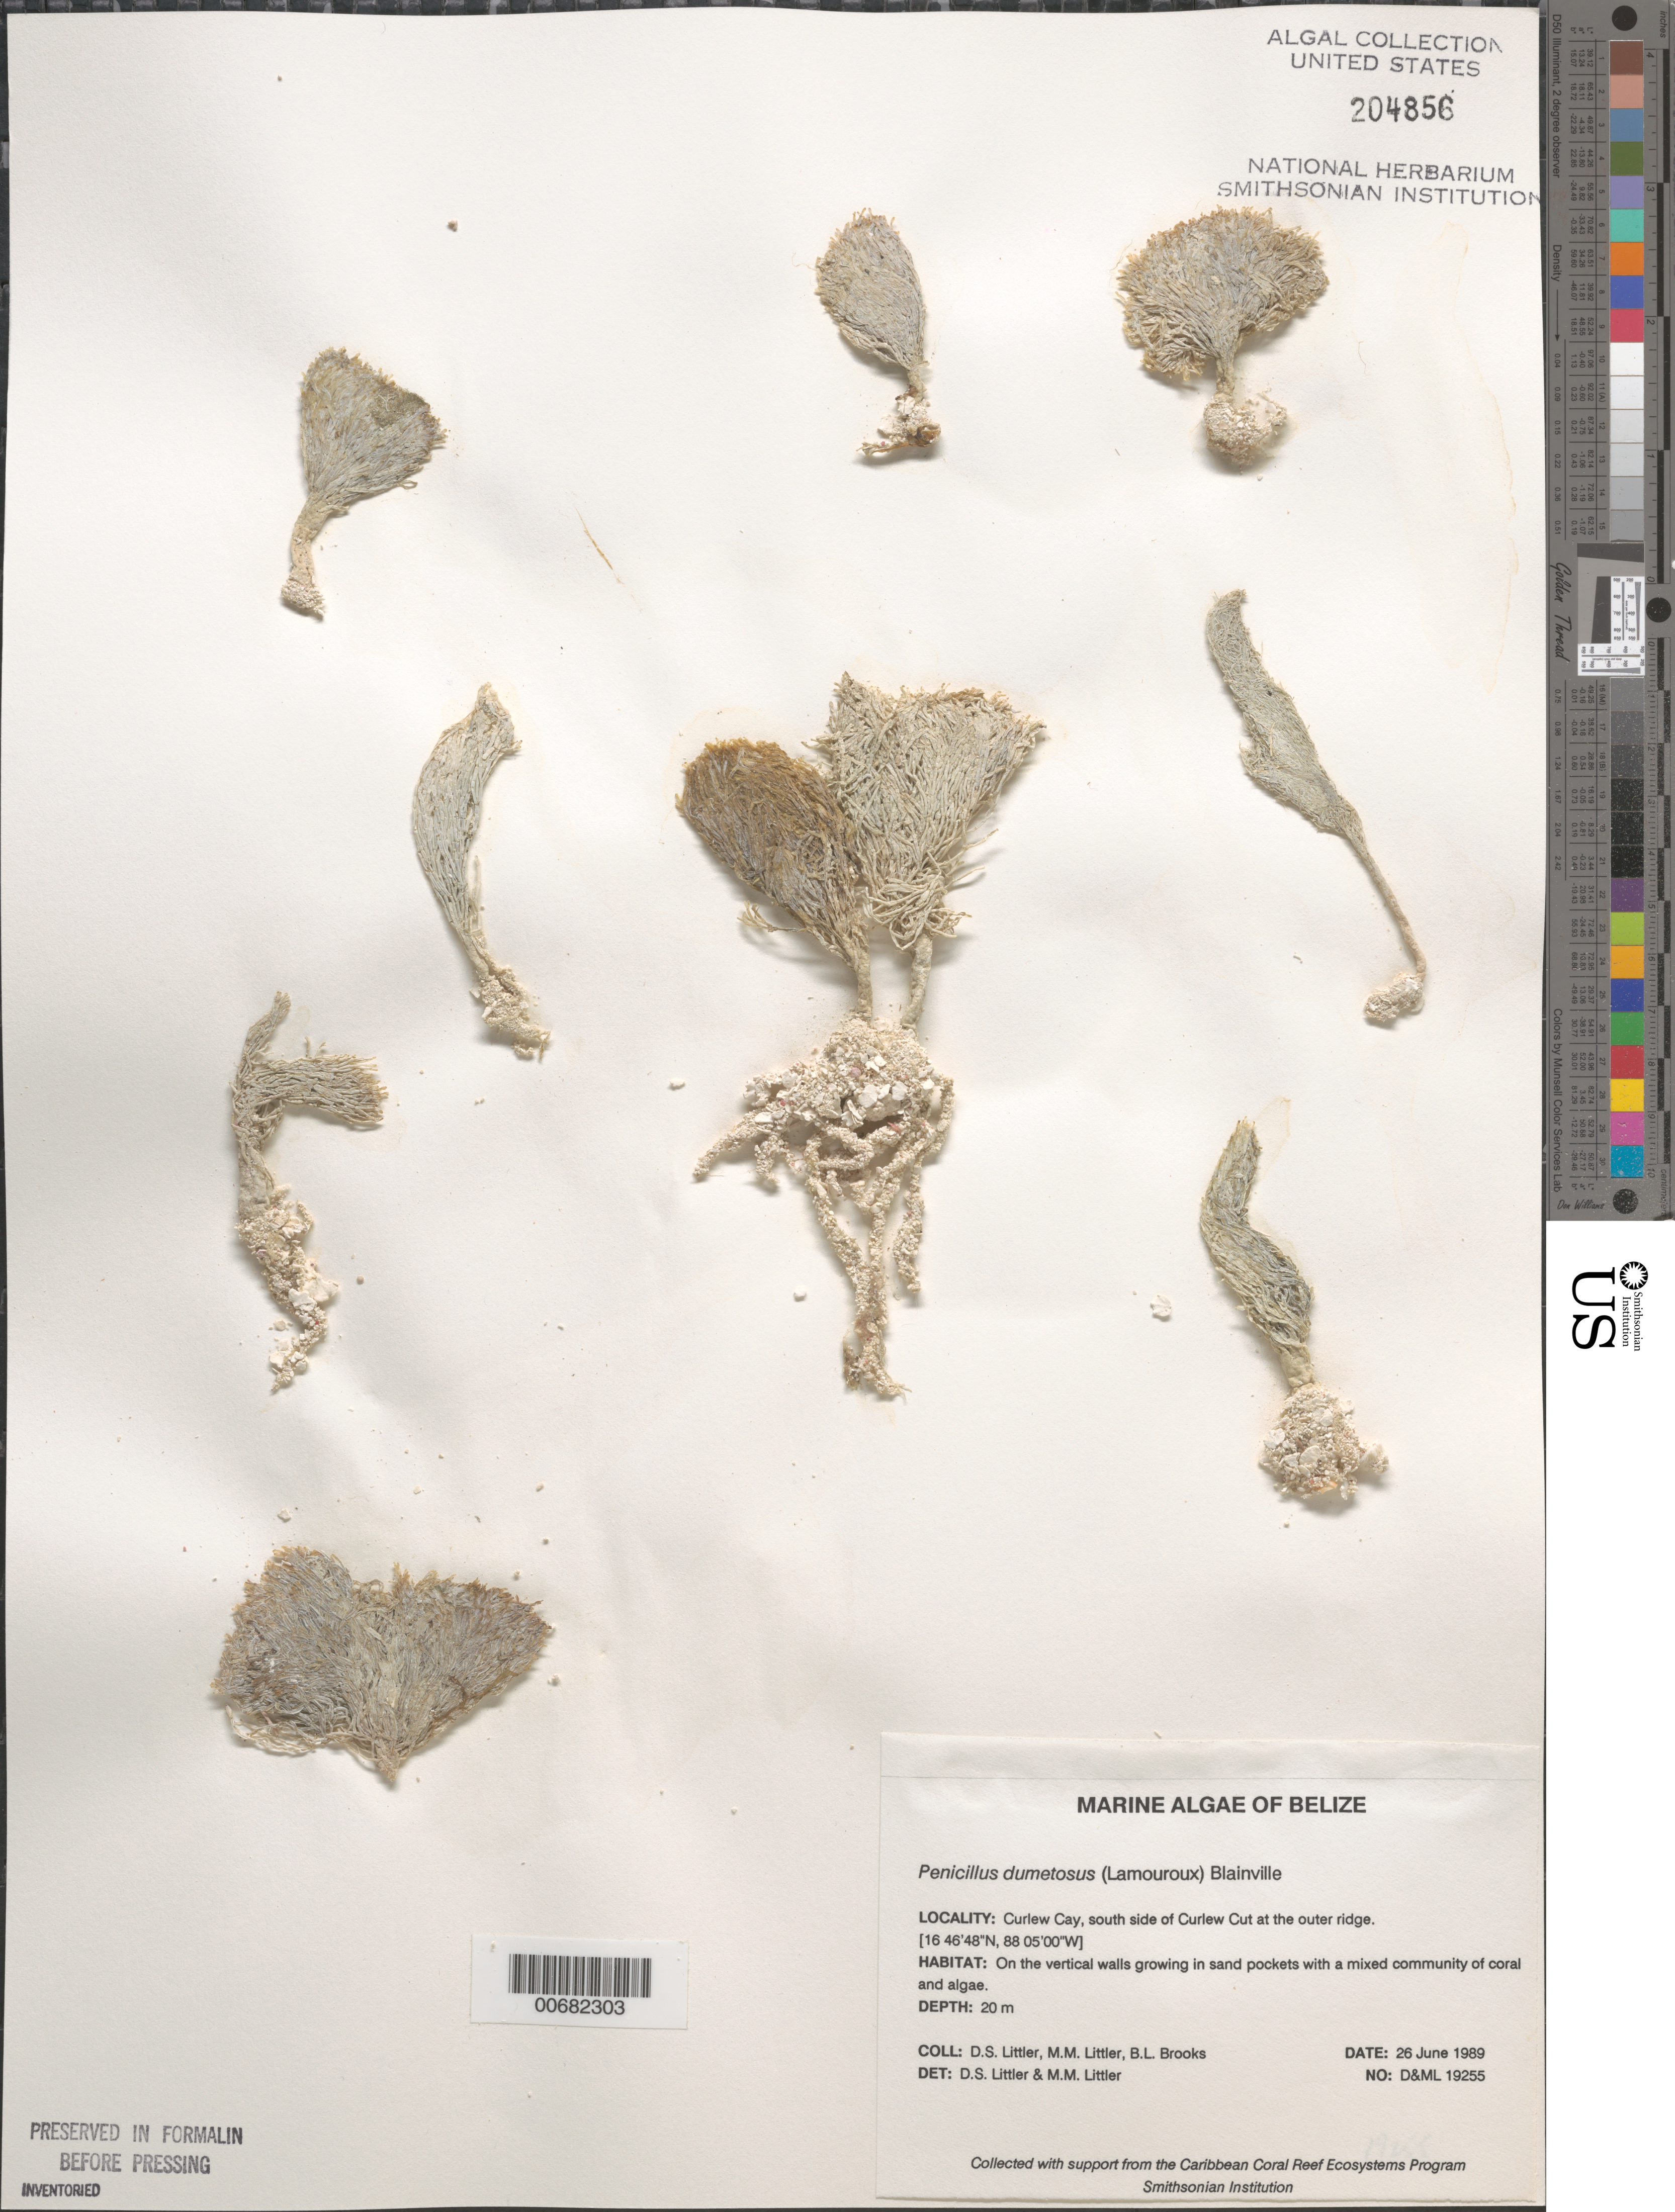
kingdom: Plantae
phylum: Chlorophyta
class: Ulvophyceae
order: Bryopsidales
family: Udoteaceae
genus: Penicillus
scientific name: Penicillus dumetosus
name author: (J.V.Lamouroux) Blainville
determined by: Littler, D. S.; Littler, M. M.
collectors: D. S. Littler, M. M. Littler & B. Brooks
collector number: D&ML 19255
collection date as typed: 26 Jun 1989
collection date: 1989-06-26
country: Belize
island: Curlew Cay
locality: South side of Curlew Cut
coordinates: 16 46' 48" N, 88 05' 00" W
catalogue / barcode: US 204856